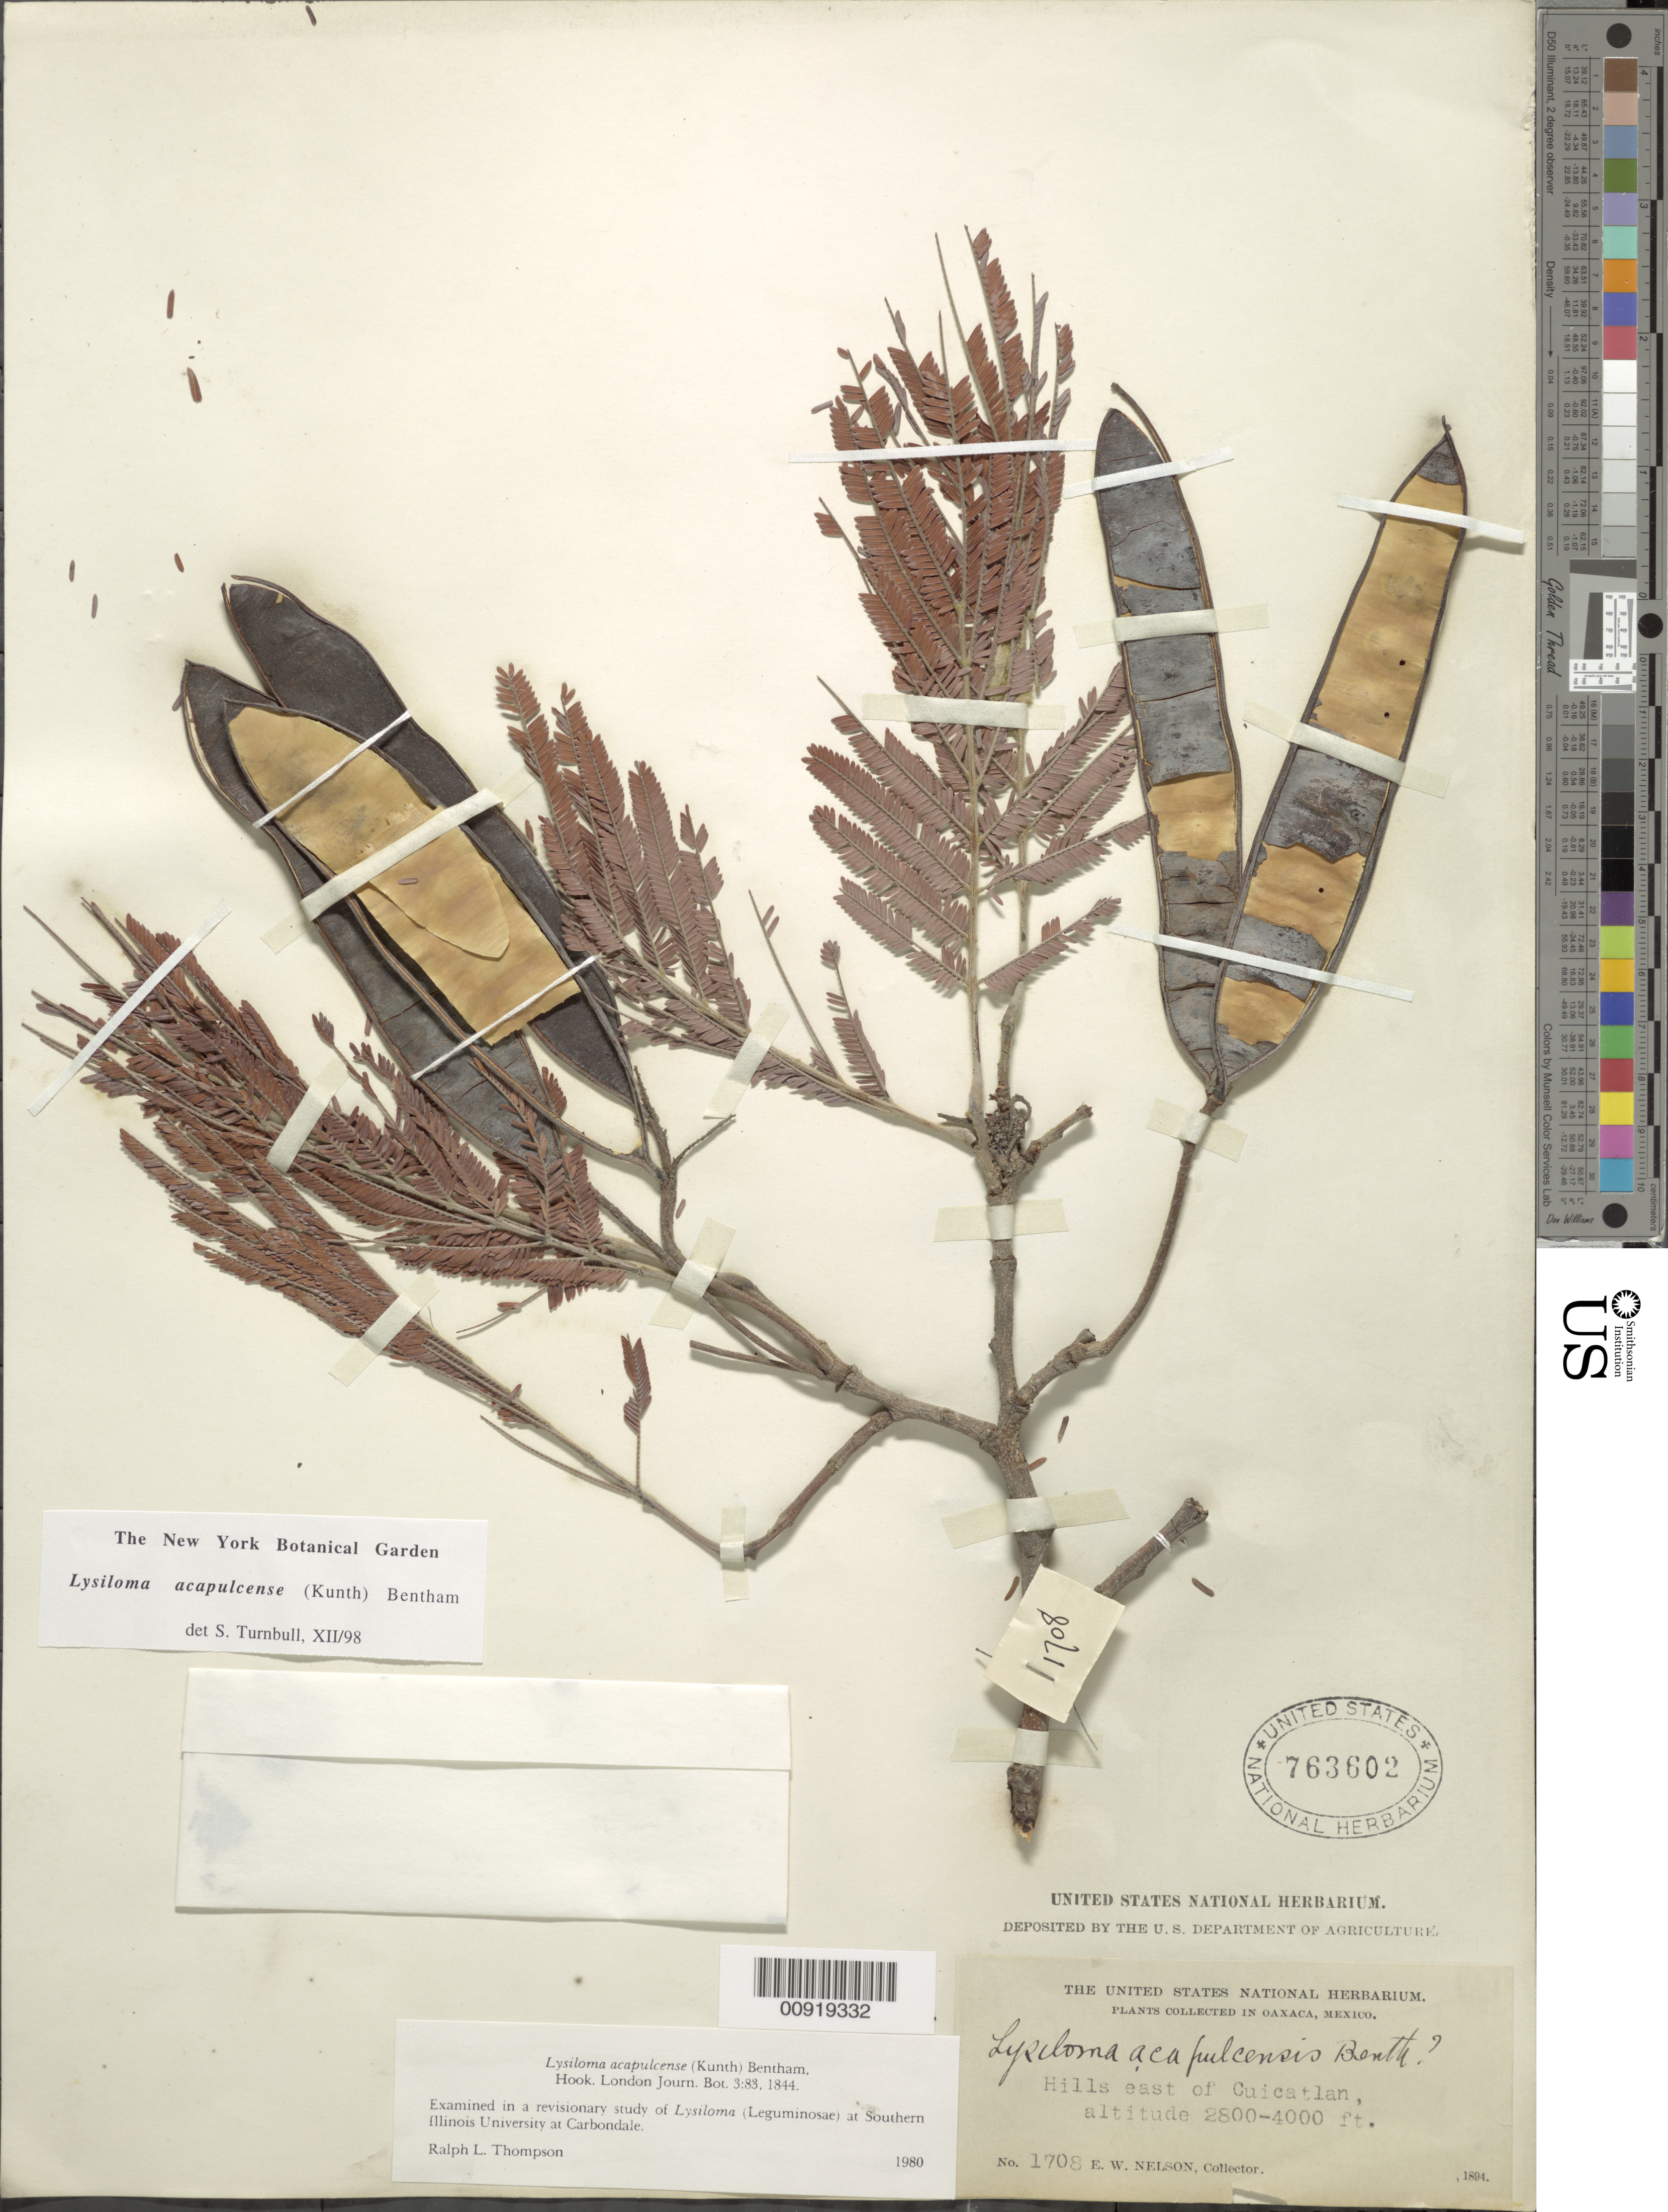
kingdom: Plantae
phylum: Tracheophyta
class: Magnoliopsida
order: Fabales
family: Fabaceae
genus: Lysiloma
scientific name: Lysiloma acapulcense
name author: (Kunth) Benth.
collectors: E. W. Nelson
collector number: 1708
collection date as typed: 1894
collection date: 1894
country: Mexico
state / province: Oaxaca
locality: Hills east of Cuicatlan.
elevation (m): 853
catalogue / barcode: US 763602